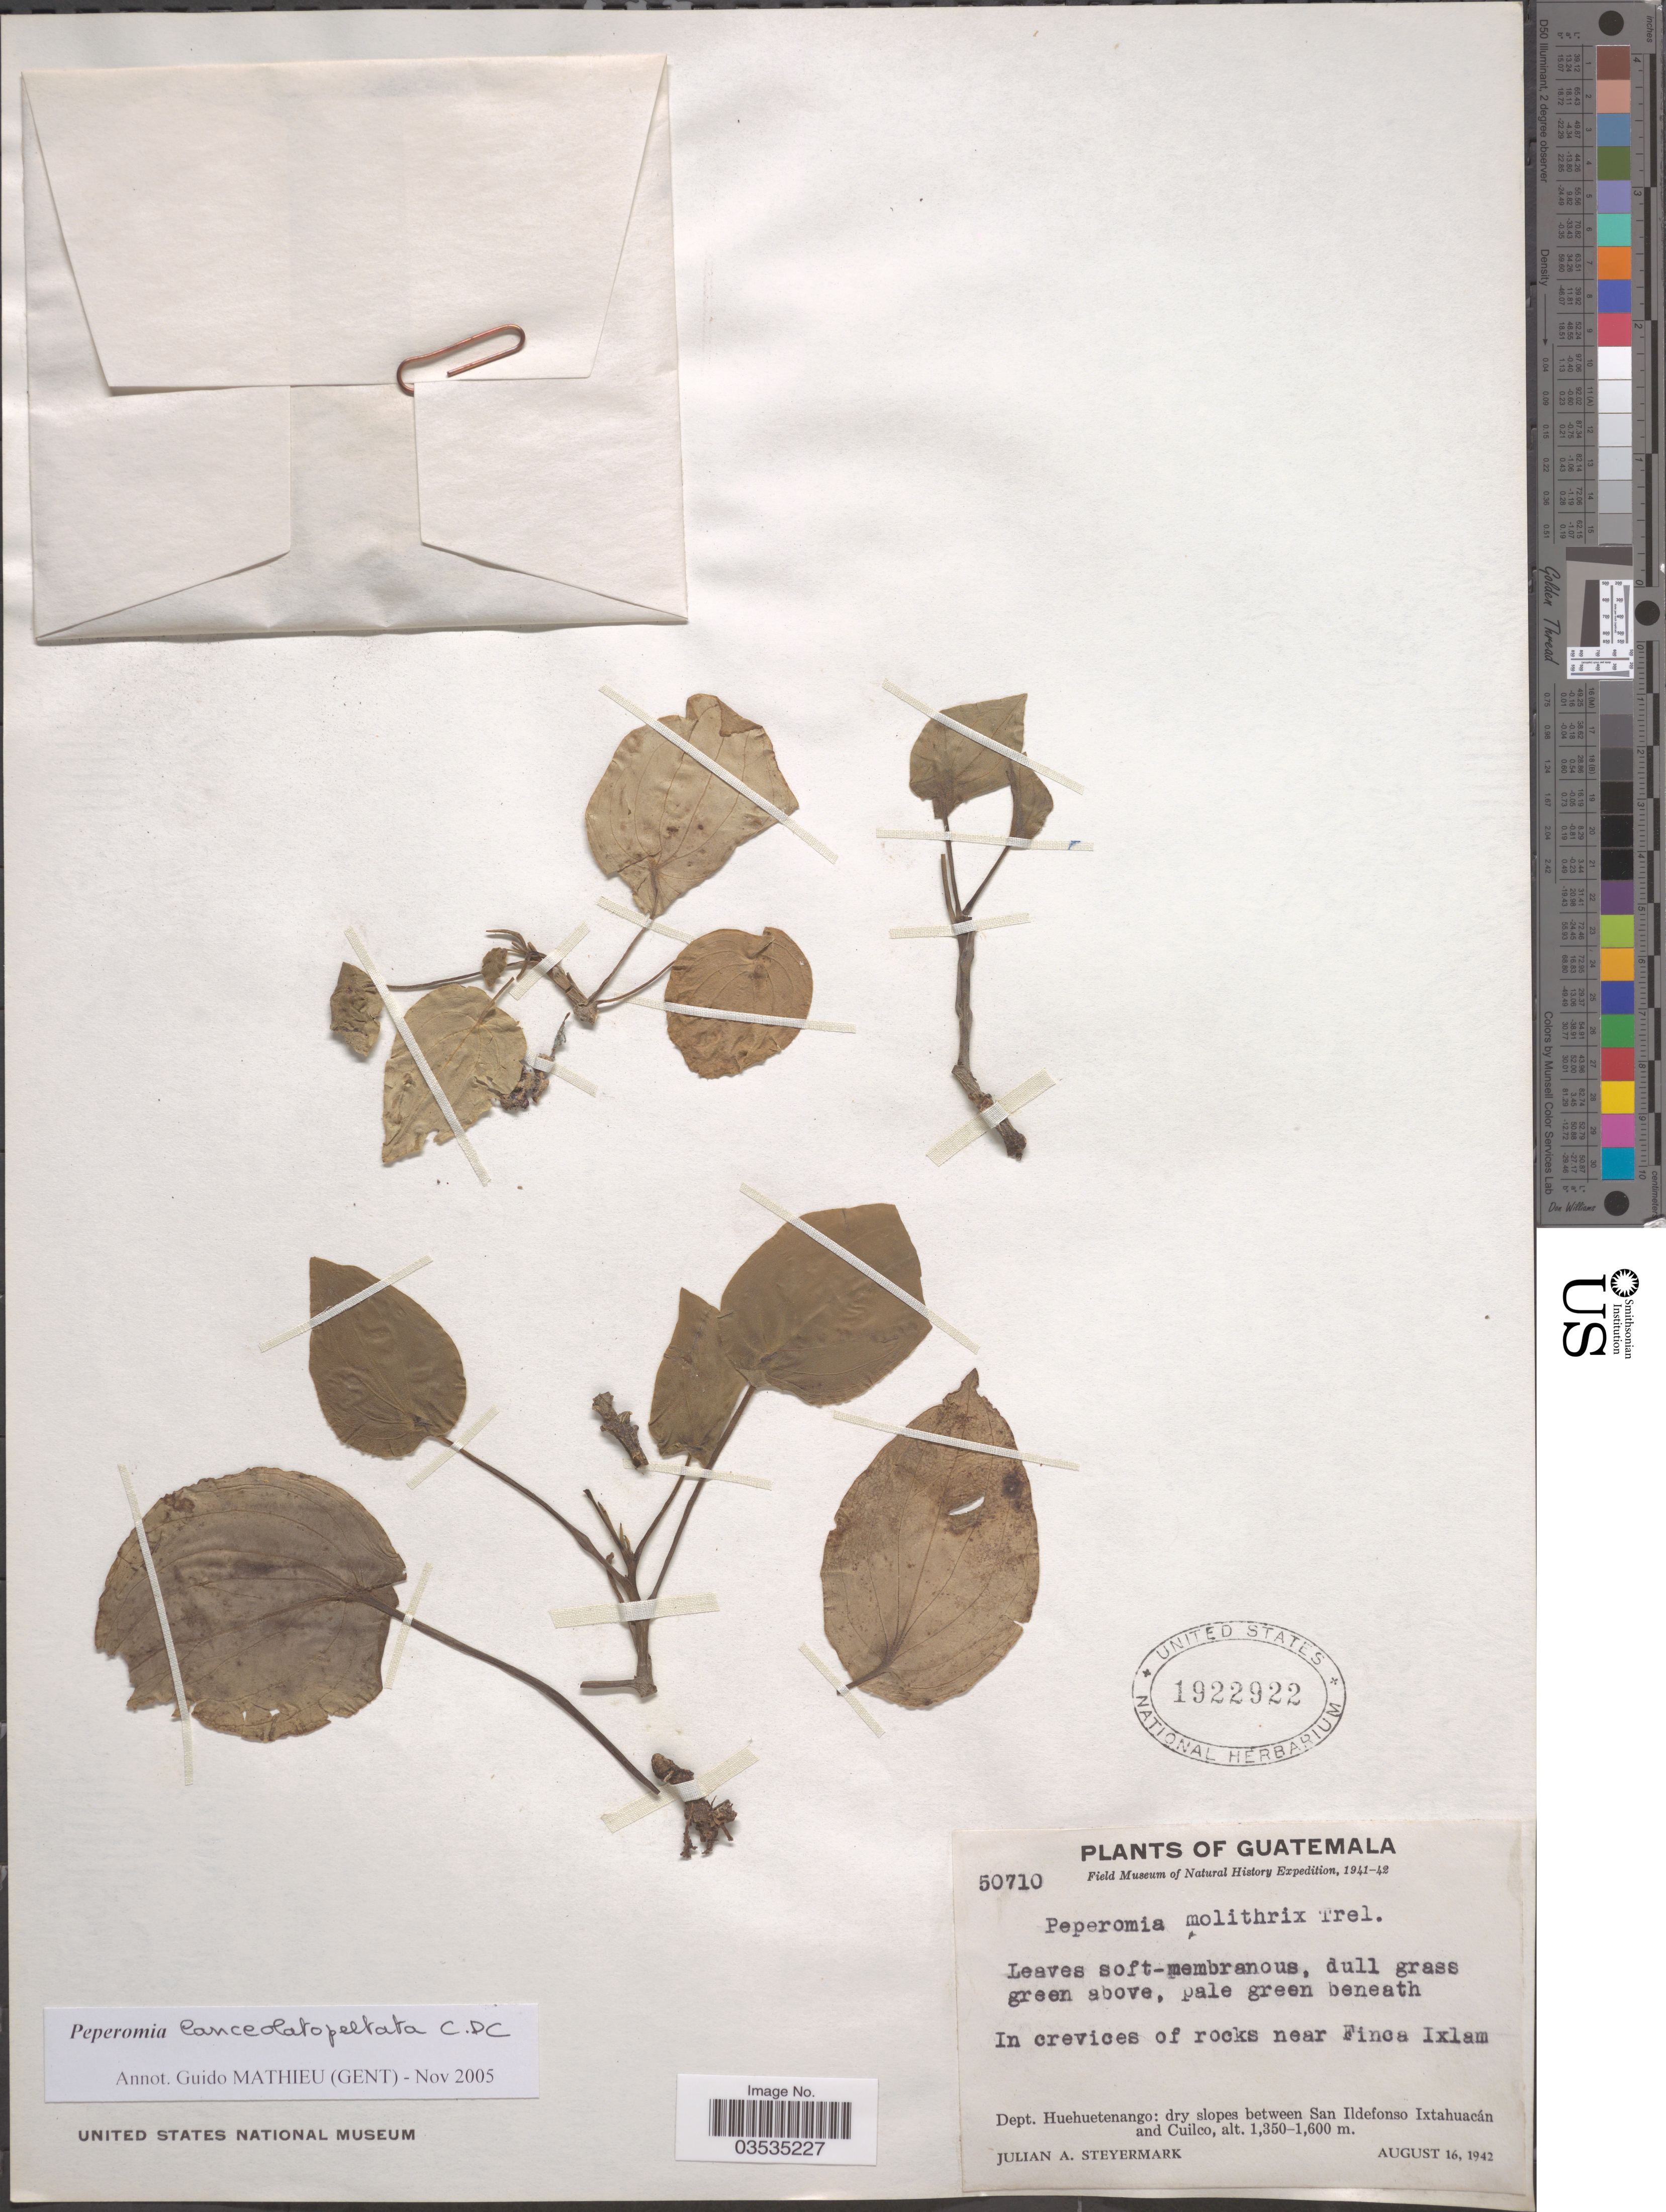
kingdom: Plantae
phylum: Tracheophyta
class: Magnoliopsida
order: Piperales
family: Piperaceae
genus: Peperomia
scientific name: Peperomia lanceolatopeltata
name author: C. DC.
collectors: J. Steyermark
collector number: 50710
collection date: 1942-08-16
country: Guatemala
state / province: Huehuetenango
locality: In crevices of rocks near Finca Ixlam. Dept. Huehuetenango: dry slopes between San Idefonso Ixtahuacán and Cuilco.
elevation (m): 1350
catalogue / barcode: US 1922922